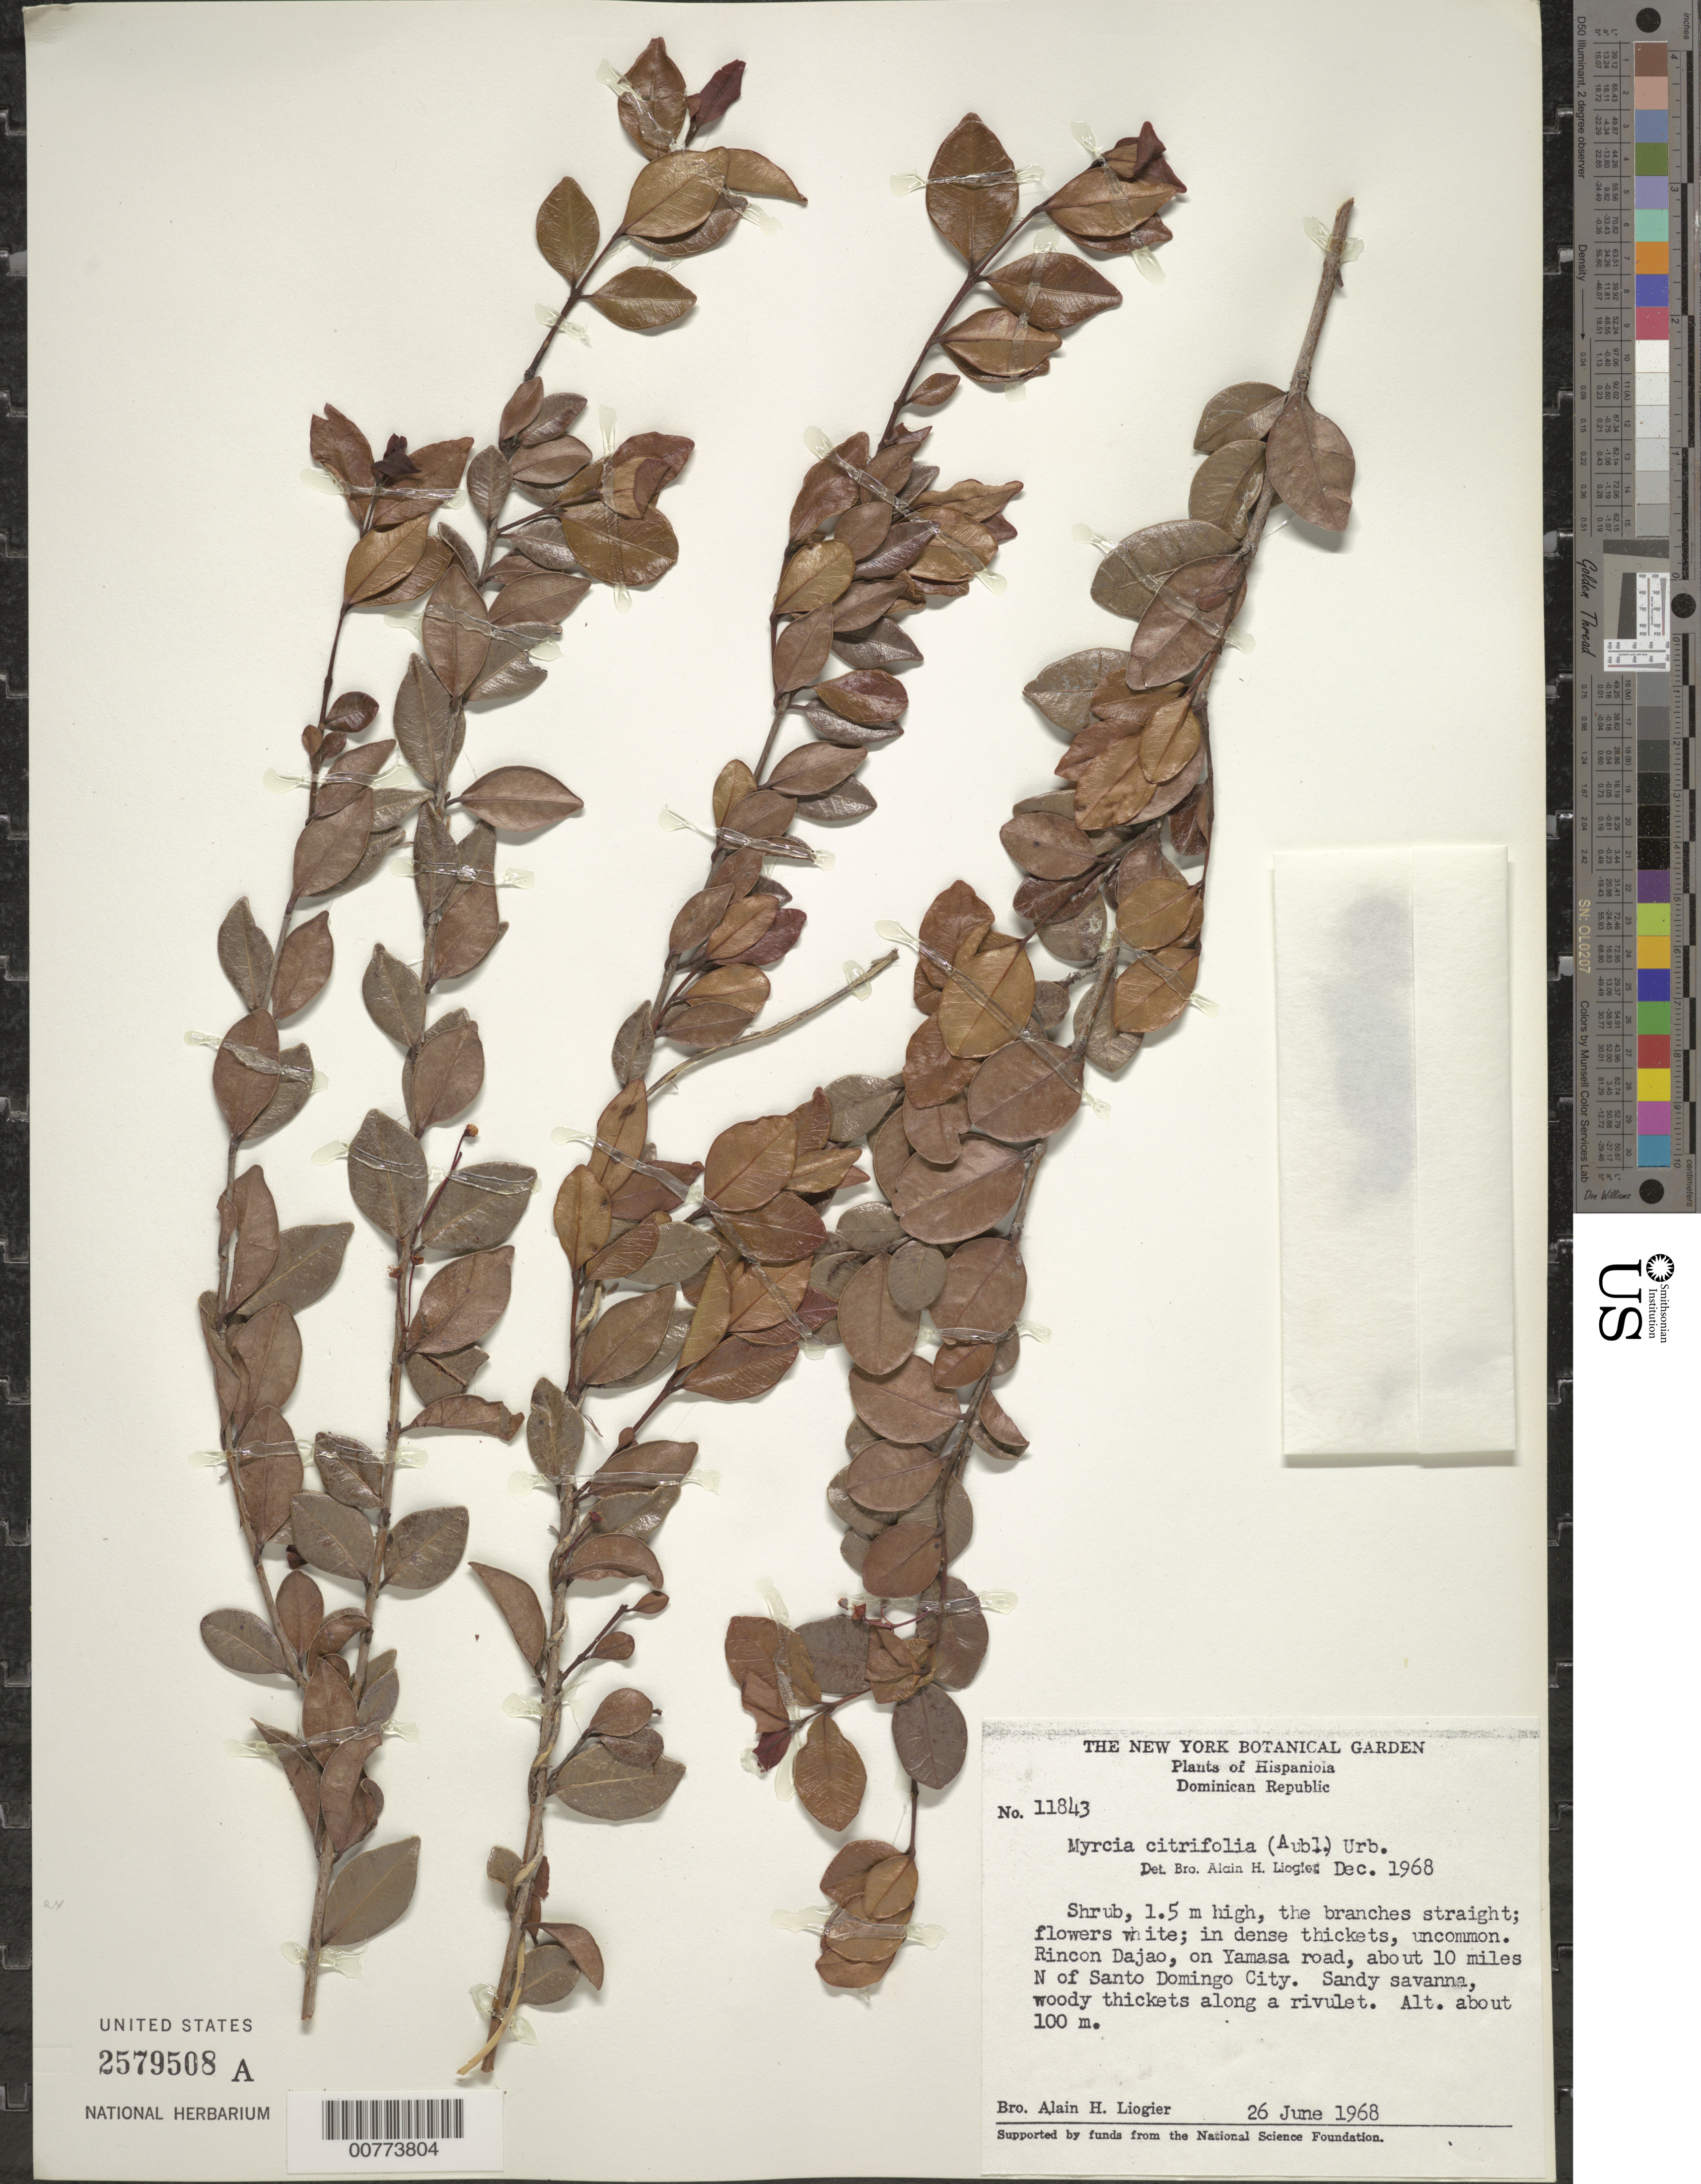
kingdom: Plantae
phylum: Tracheophyta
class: Magnoliopsida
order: Myrtales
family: Myrtaceae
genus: Myrcia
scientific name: Myrcia citrifolia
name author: (Aubl.) Urb.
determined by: Liogier, Alain H.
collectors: A. H. Liogier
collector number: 11843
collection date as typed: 26 Jun 1968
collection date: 1968-06-26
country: Dominican Republic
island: Hispaniola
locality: Rincon Dajao, on Yamasa road, about 10 miles north of Santo Domingo City.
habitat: Sandy savanna, woody thickets along a rivulet.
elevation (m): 100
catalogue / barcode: US 2579508A